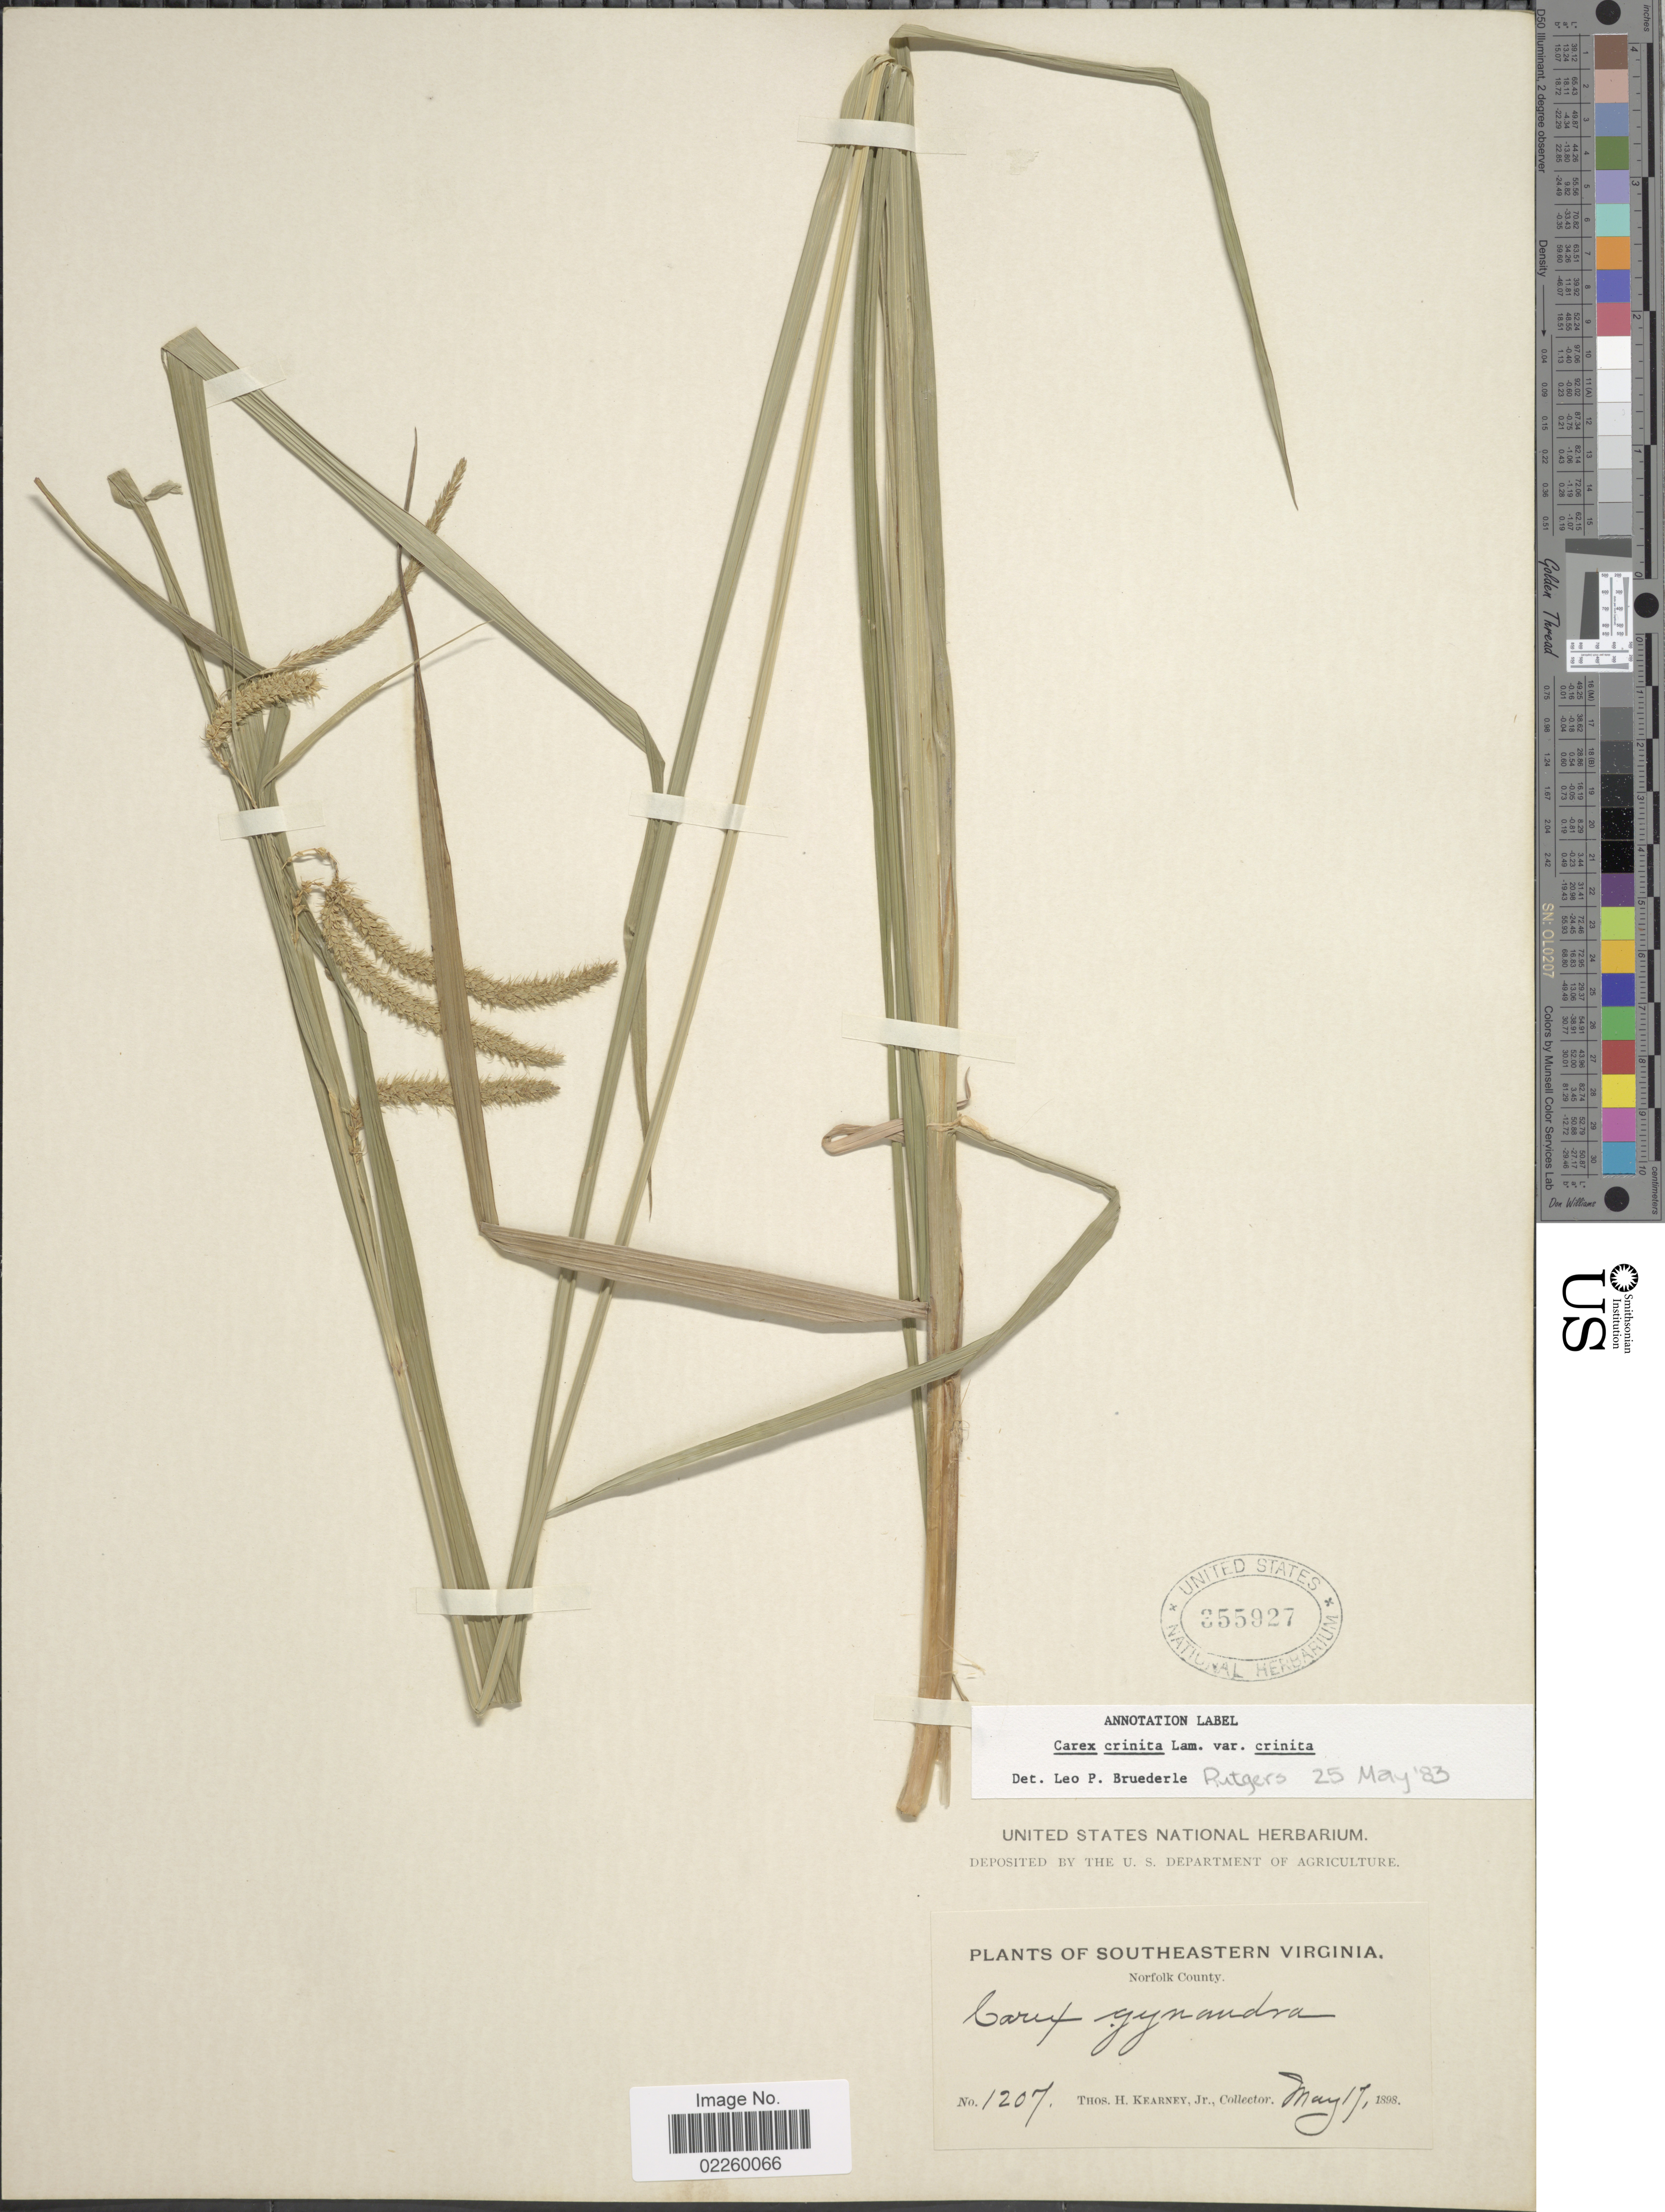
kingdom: Plantae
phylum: Tracheophyta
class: Liliopsida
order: Poales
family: Cyperaceae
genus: Carex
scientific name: Carex crinita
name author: Lam.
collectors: T. H. Kearney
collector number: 1207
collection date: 1898-05-17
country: United States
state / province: Virginia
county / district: City of Norfolk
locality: Southeastern Virginia. Norfolk County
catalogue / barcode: US 355927